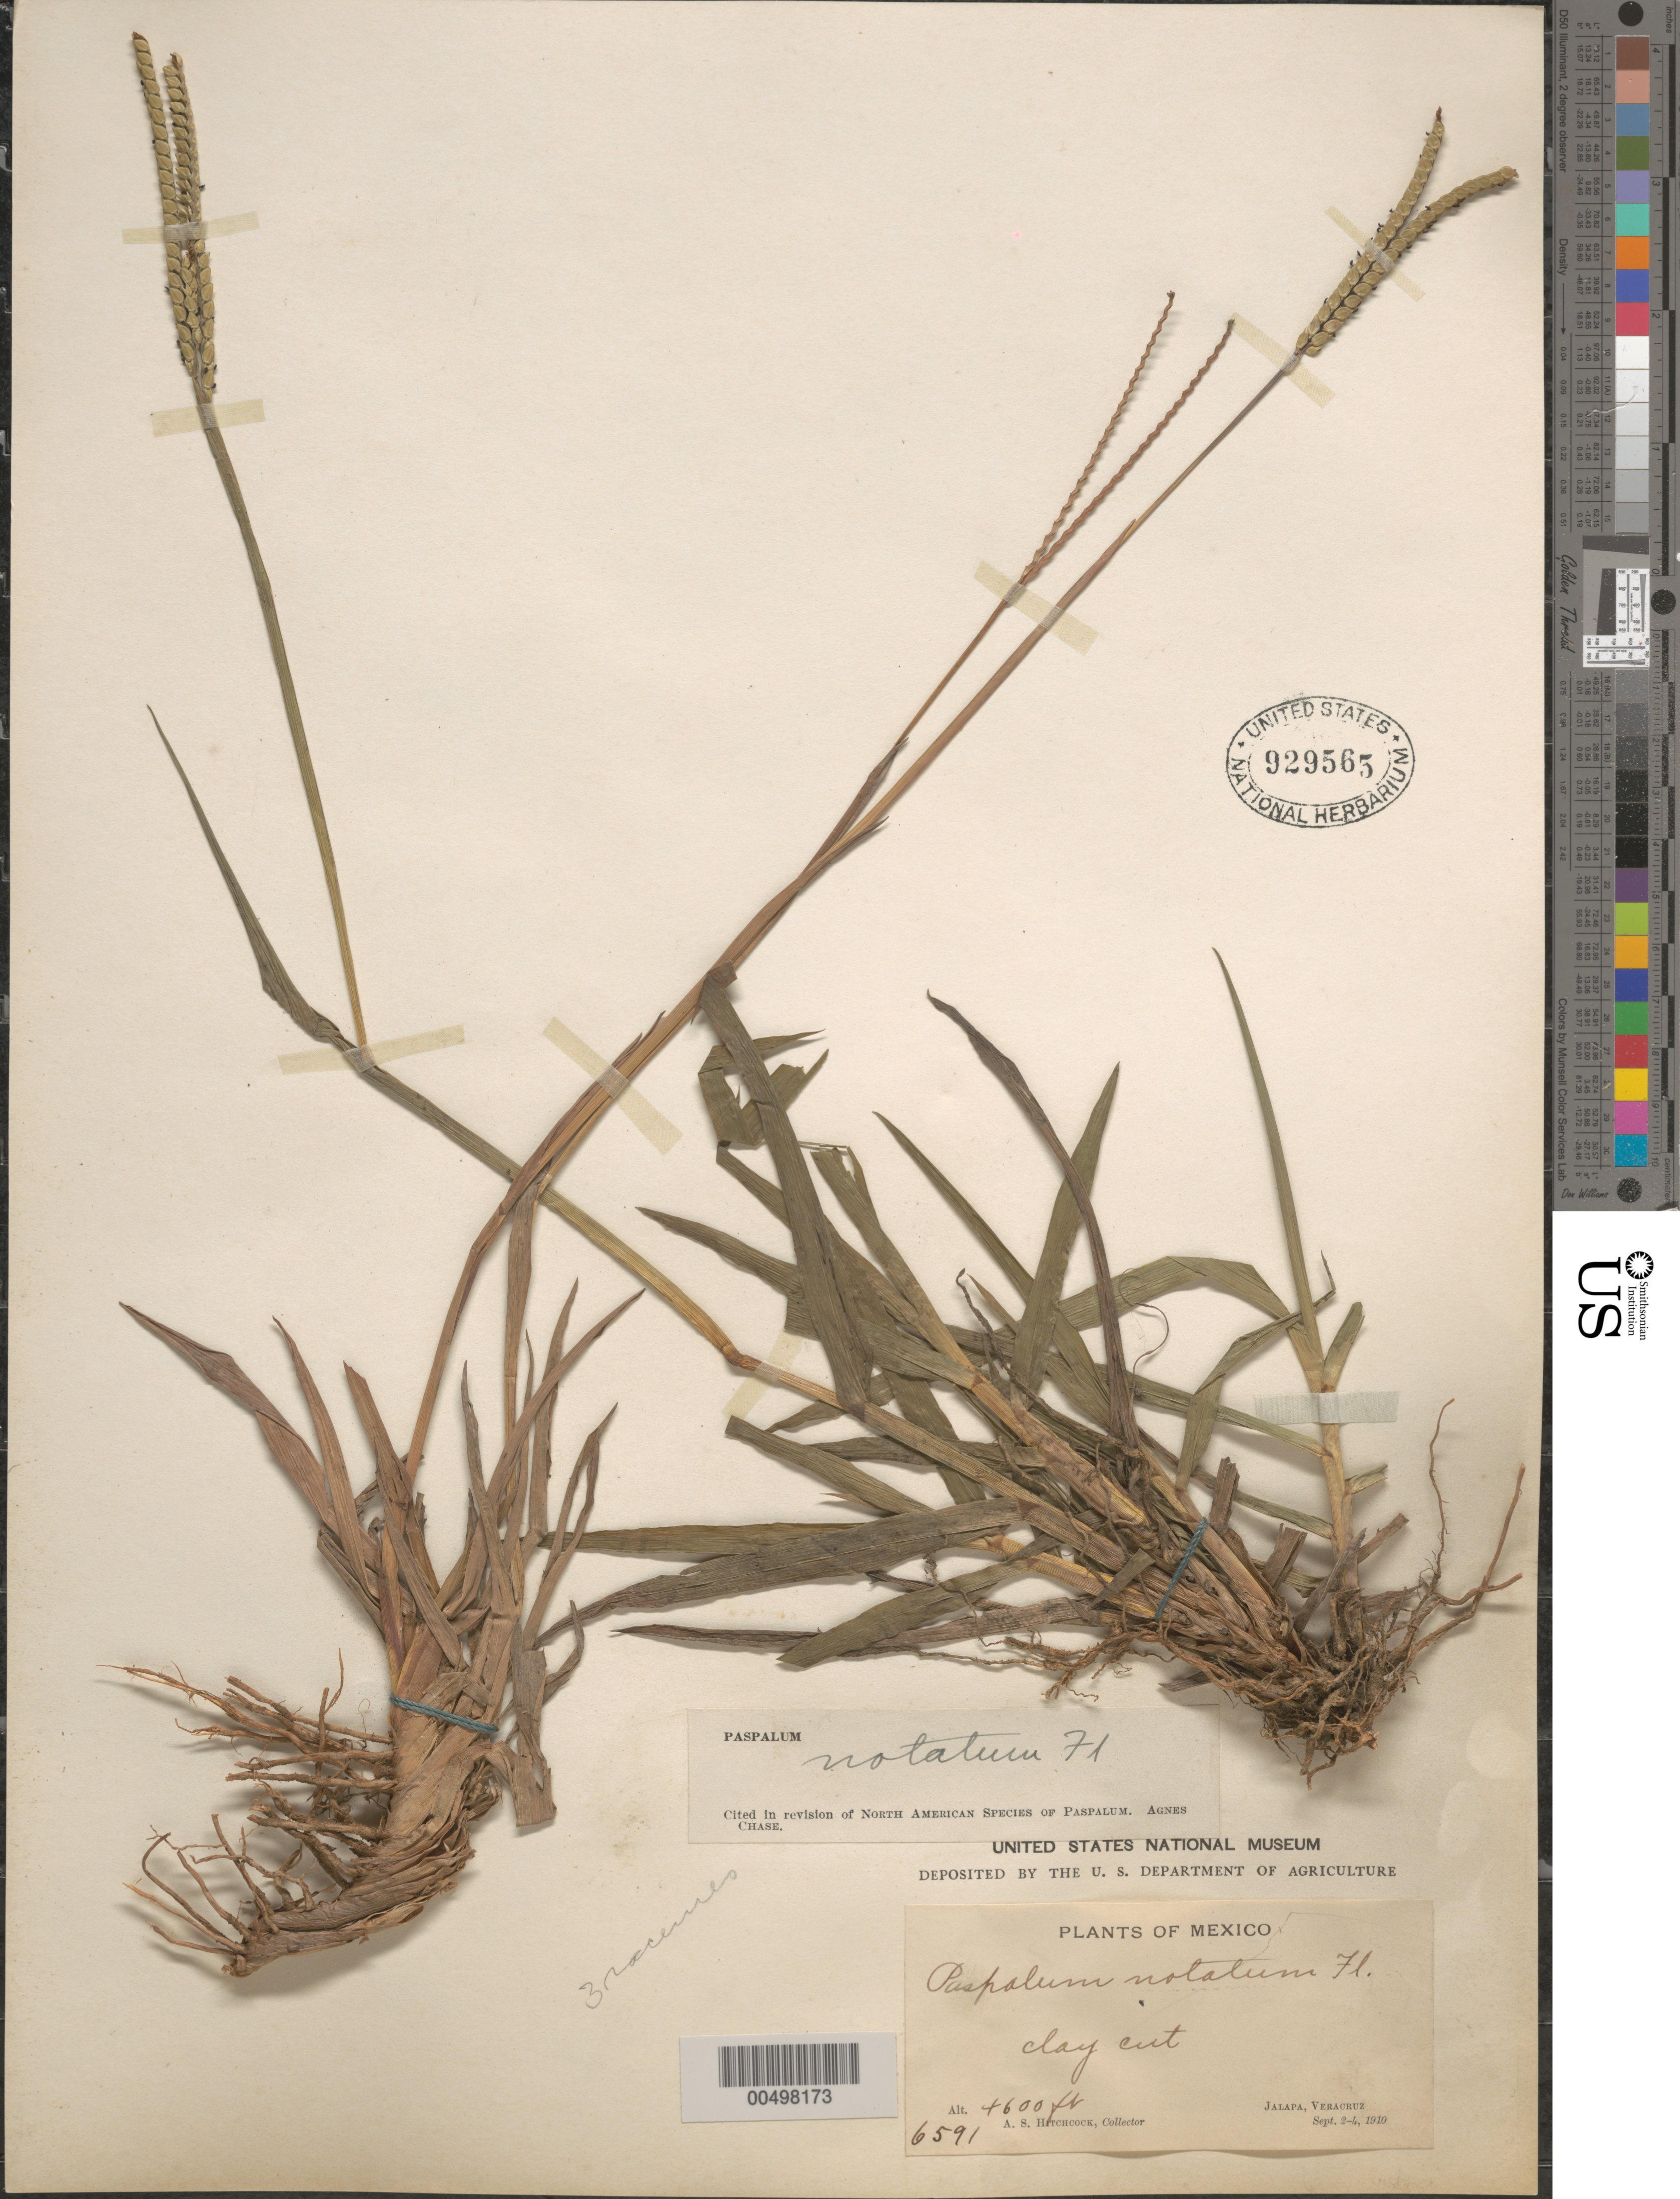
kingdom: Plantae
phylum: Tracheophyta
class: Liliopsida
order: Poales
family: Poaceae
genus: Paspalum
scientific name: Paspalum notatum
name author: Flüggé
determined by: Chase, [M.] Agnes, (US)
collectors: A. S. Hitchcock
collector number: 6591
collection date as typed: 2 Sep 1910 to 4 Sep 1910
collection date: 1910-09-02/1910-09-04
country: Mexico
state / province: Veracruz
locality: Jalapa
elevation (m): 1402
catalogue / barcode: US 929565